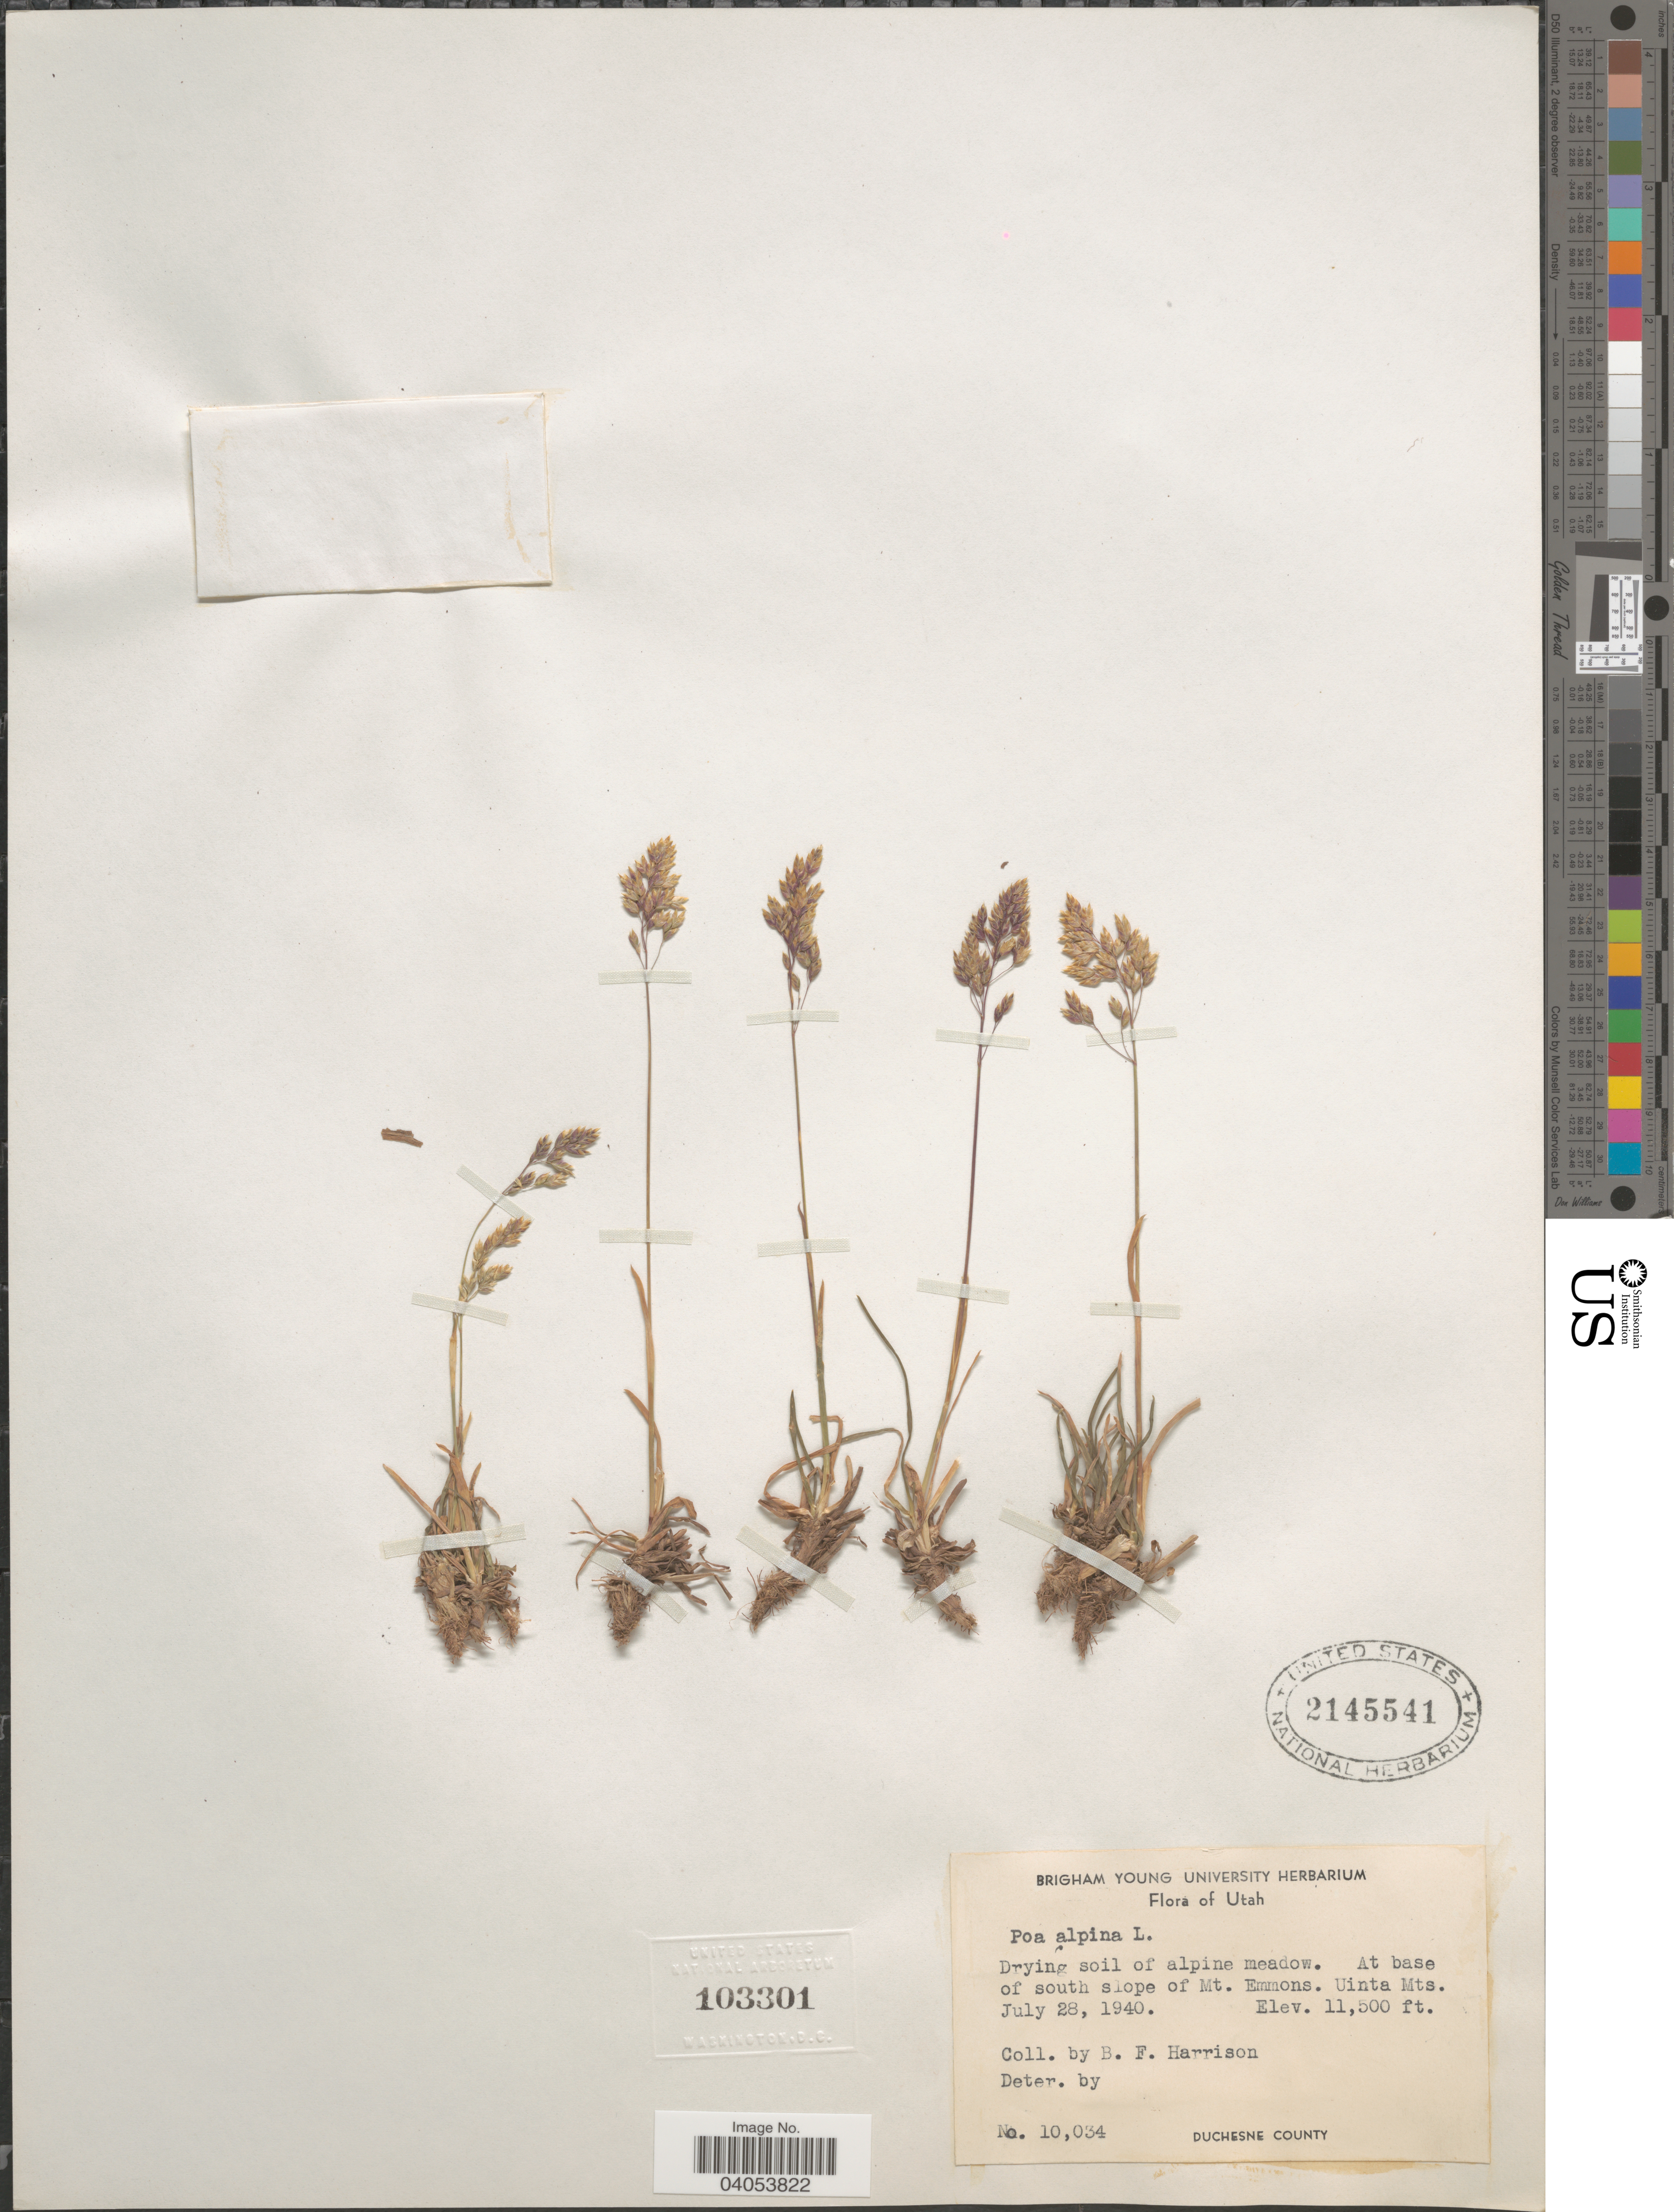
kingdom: Plantae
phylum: Tracheophyta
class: Liliopsida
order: Poales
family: Poaceae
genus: Poa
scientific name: Poa alpina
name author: L.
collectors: B. F. Harrison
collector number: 10034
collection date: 1940-07-28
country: United States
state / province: Utah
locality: At base of south slope of Mt. Emmons. Uinta Mts. Duchesne County.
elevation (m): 3505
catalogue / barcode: US 2145541